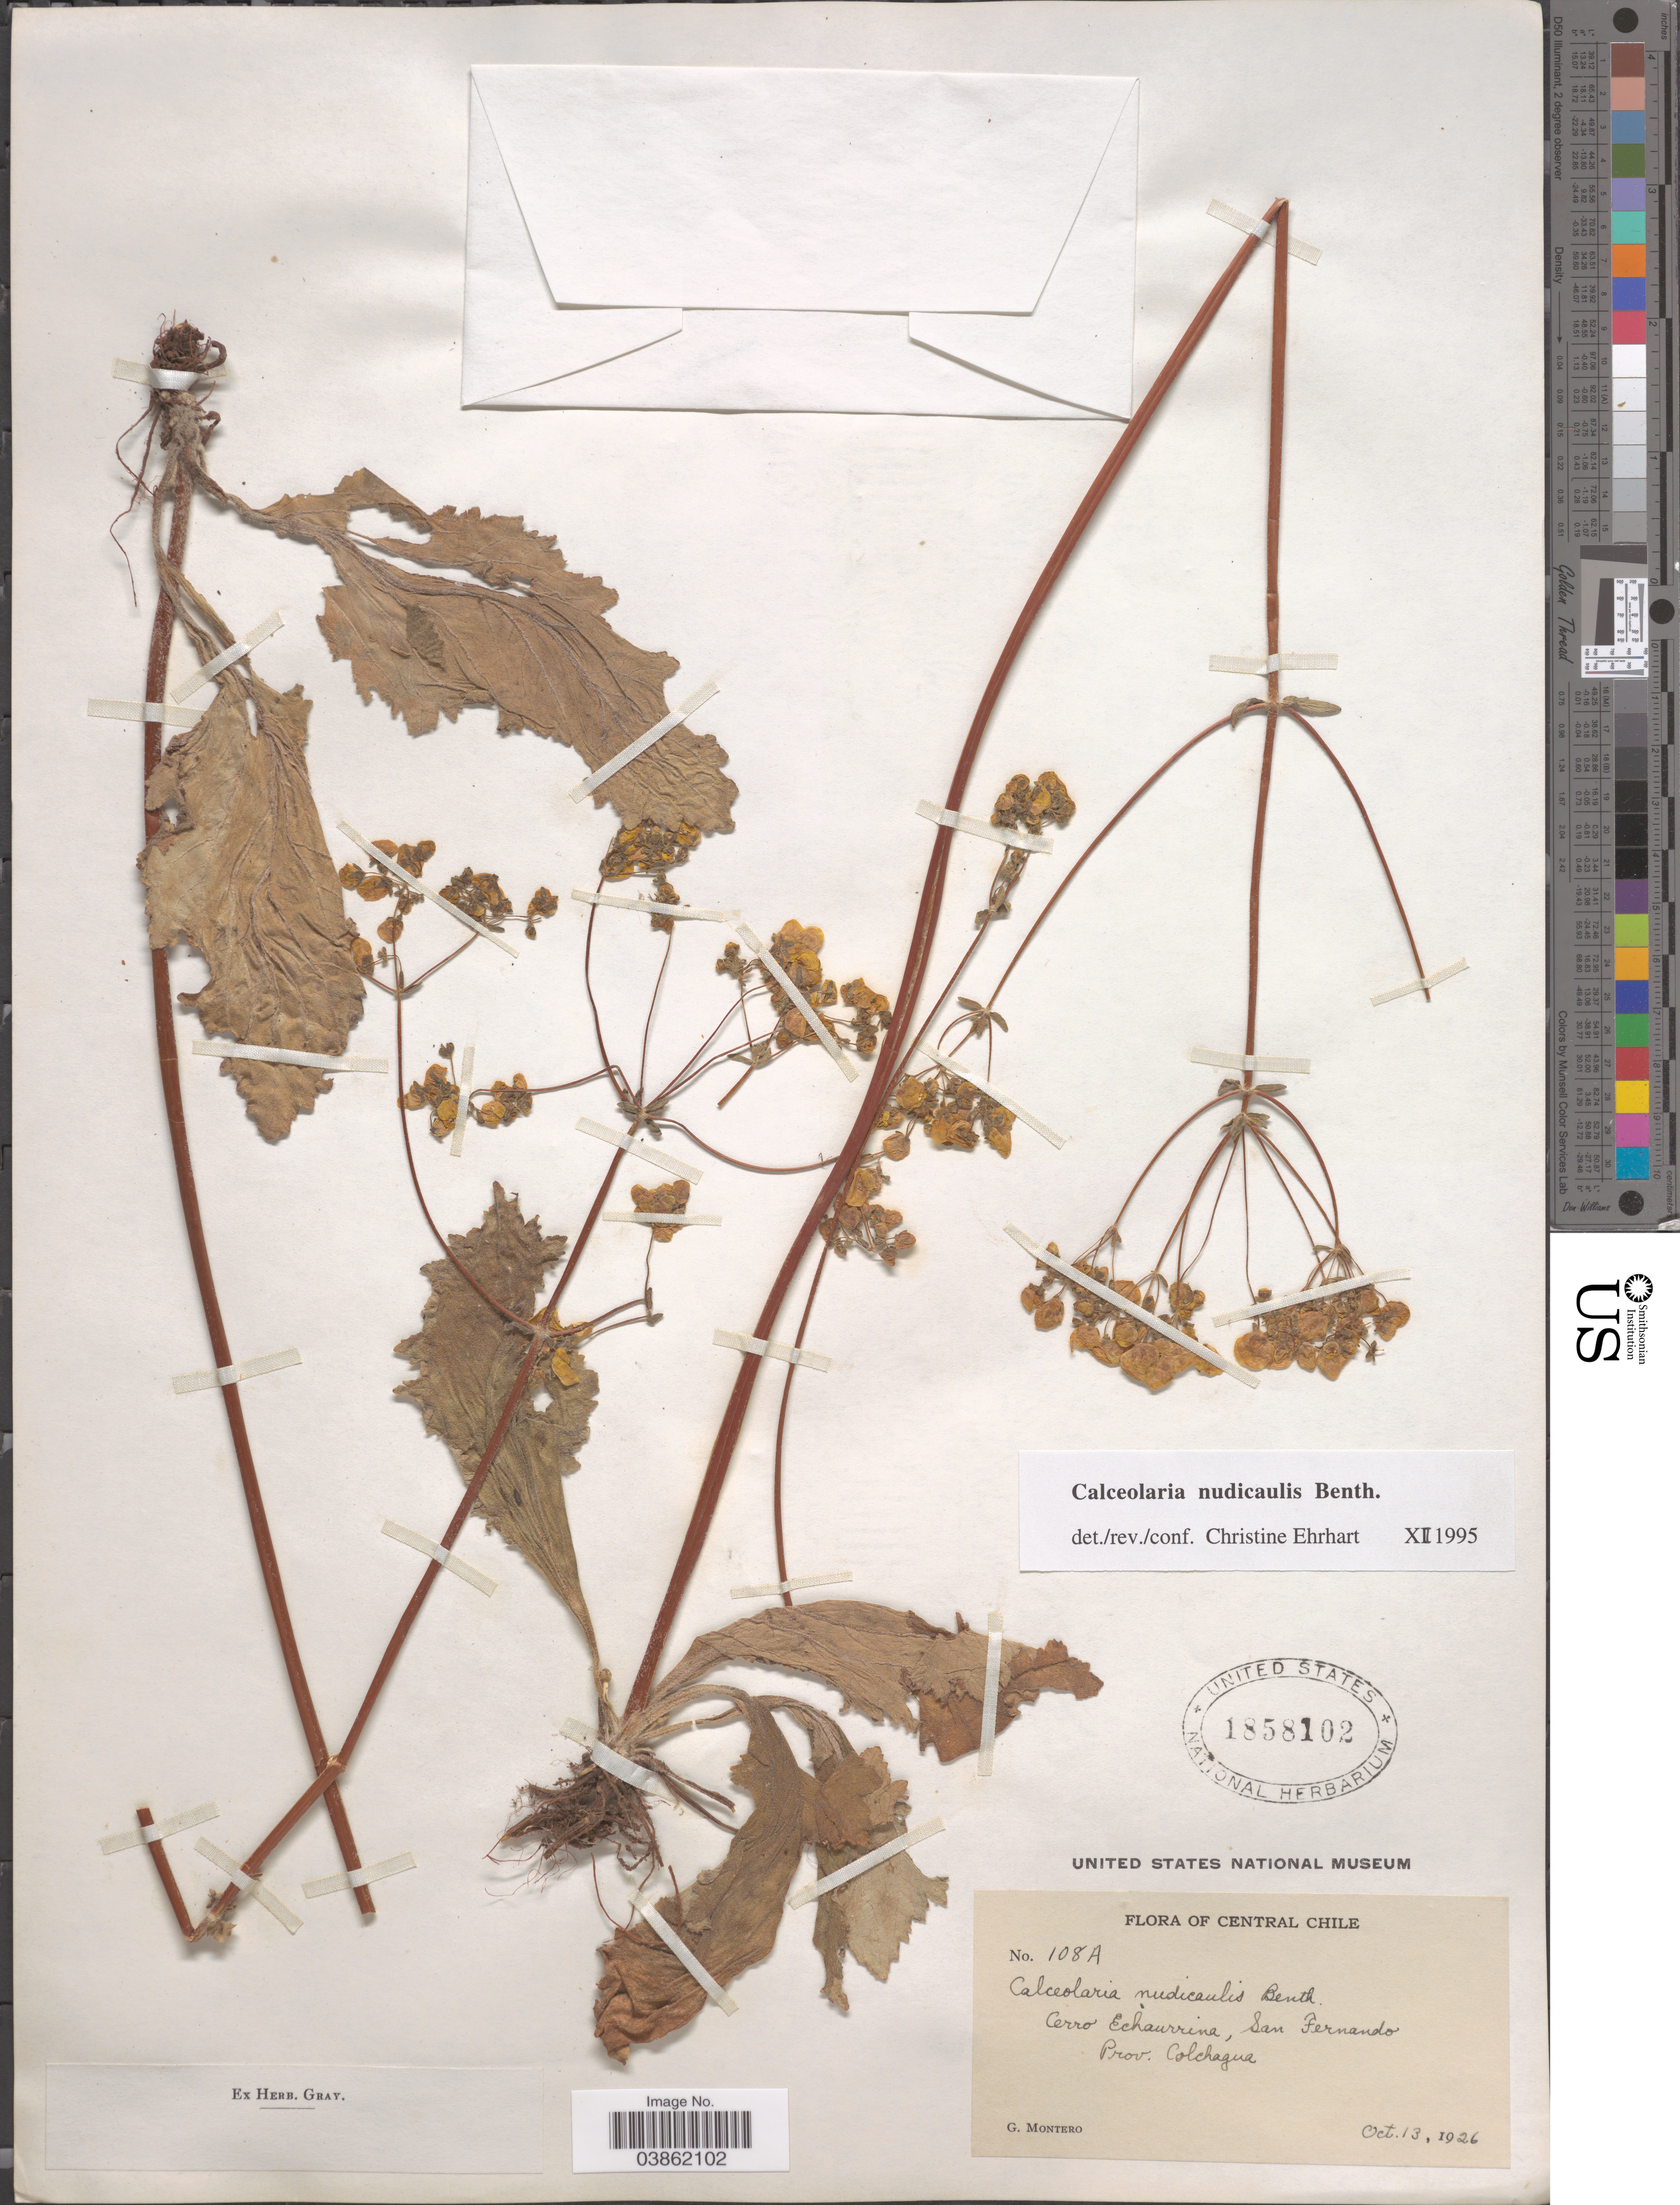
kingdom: Plantae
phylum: Tracheophyta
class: Magnoliopsida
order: Lamiales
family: Calceolariaceae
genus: Calceolaria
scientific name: Calceolaria nudicaulis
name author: Benth.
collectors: G. Montero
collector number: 108A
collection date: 1926-10-13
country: Chile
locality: Central Chile. Cerro Echaurrina, San Fernando. Prov. Colchagua.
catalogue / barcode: US 1858102